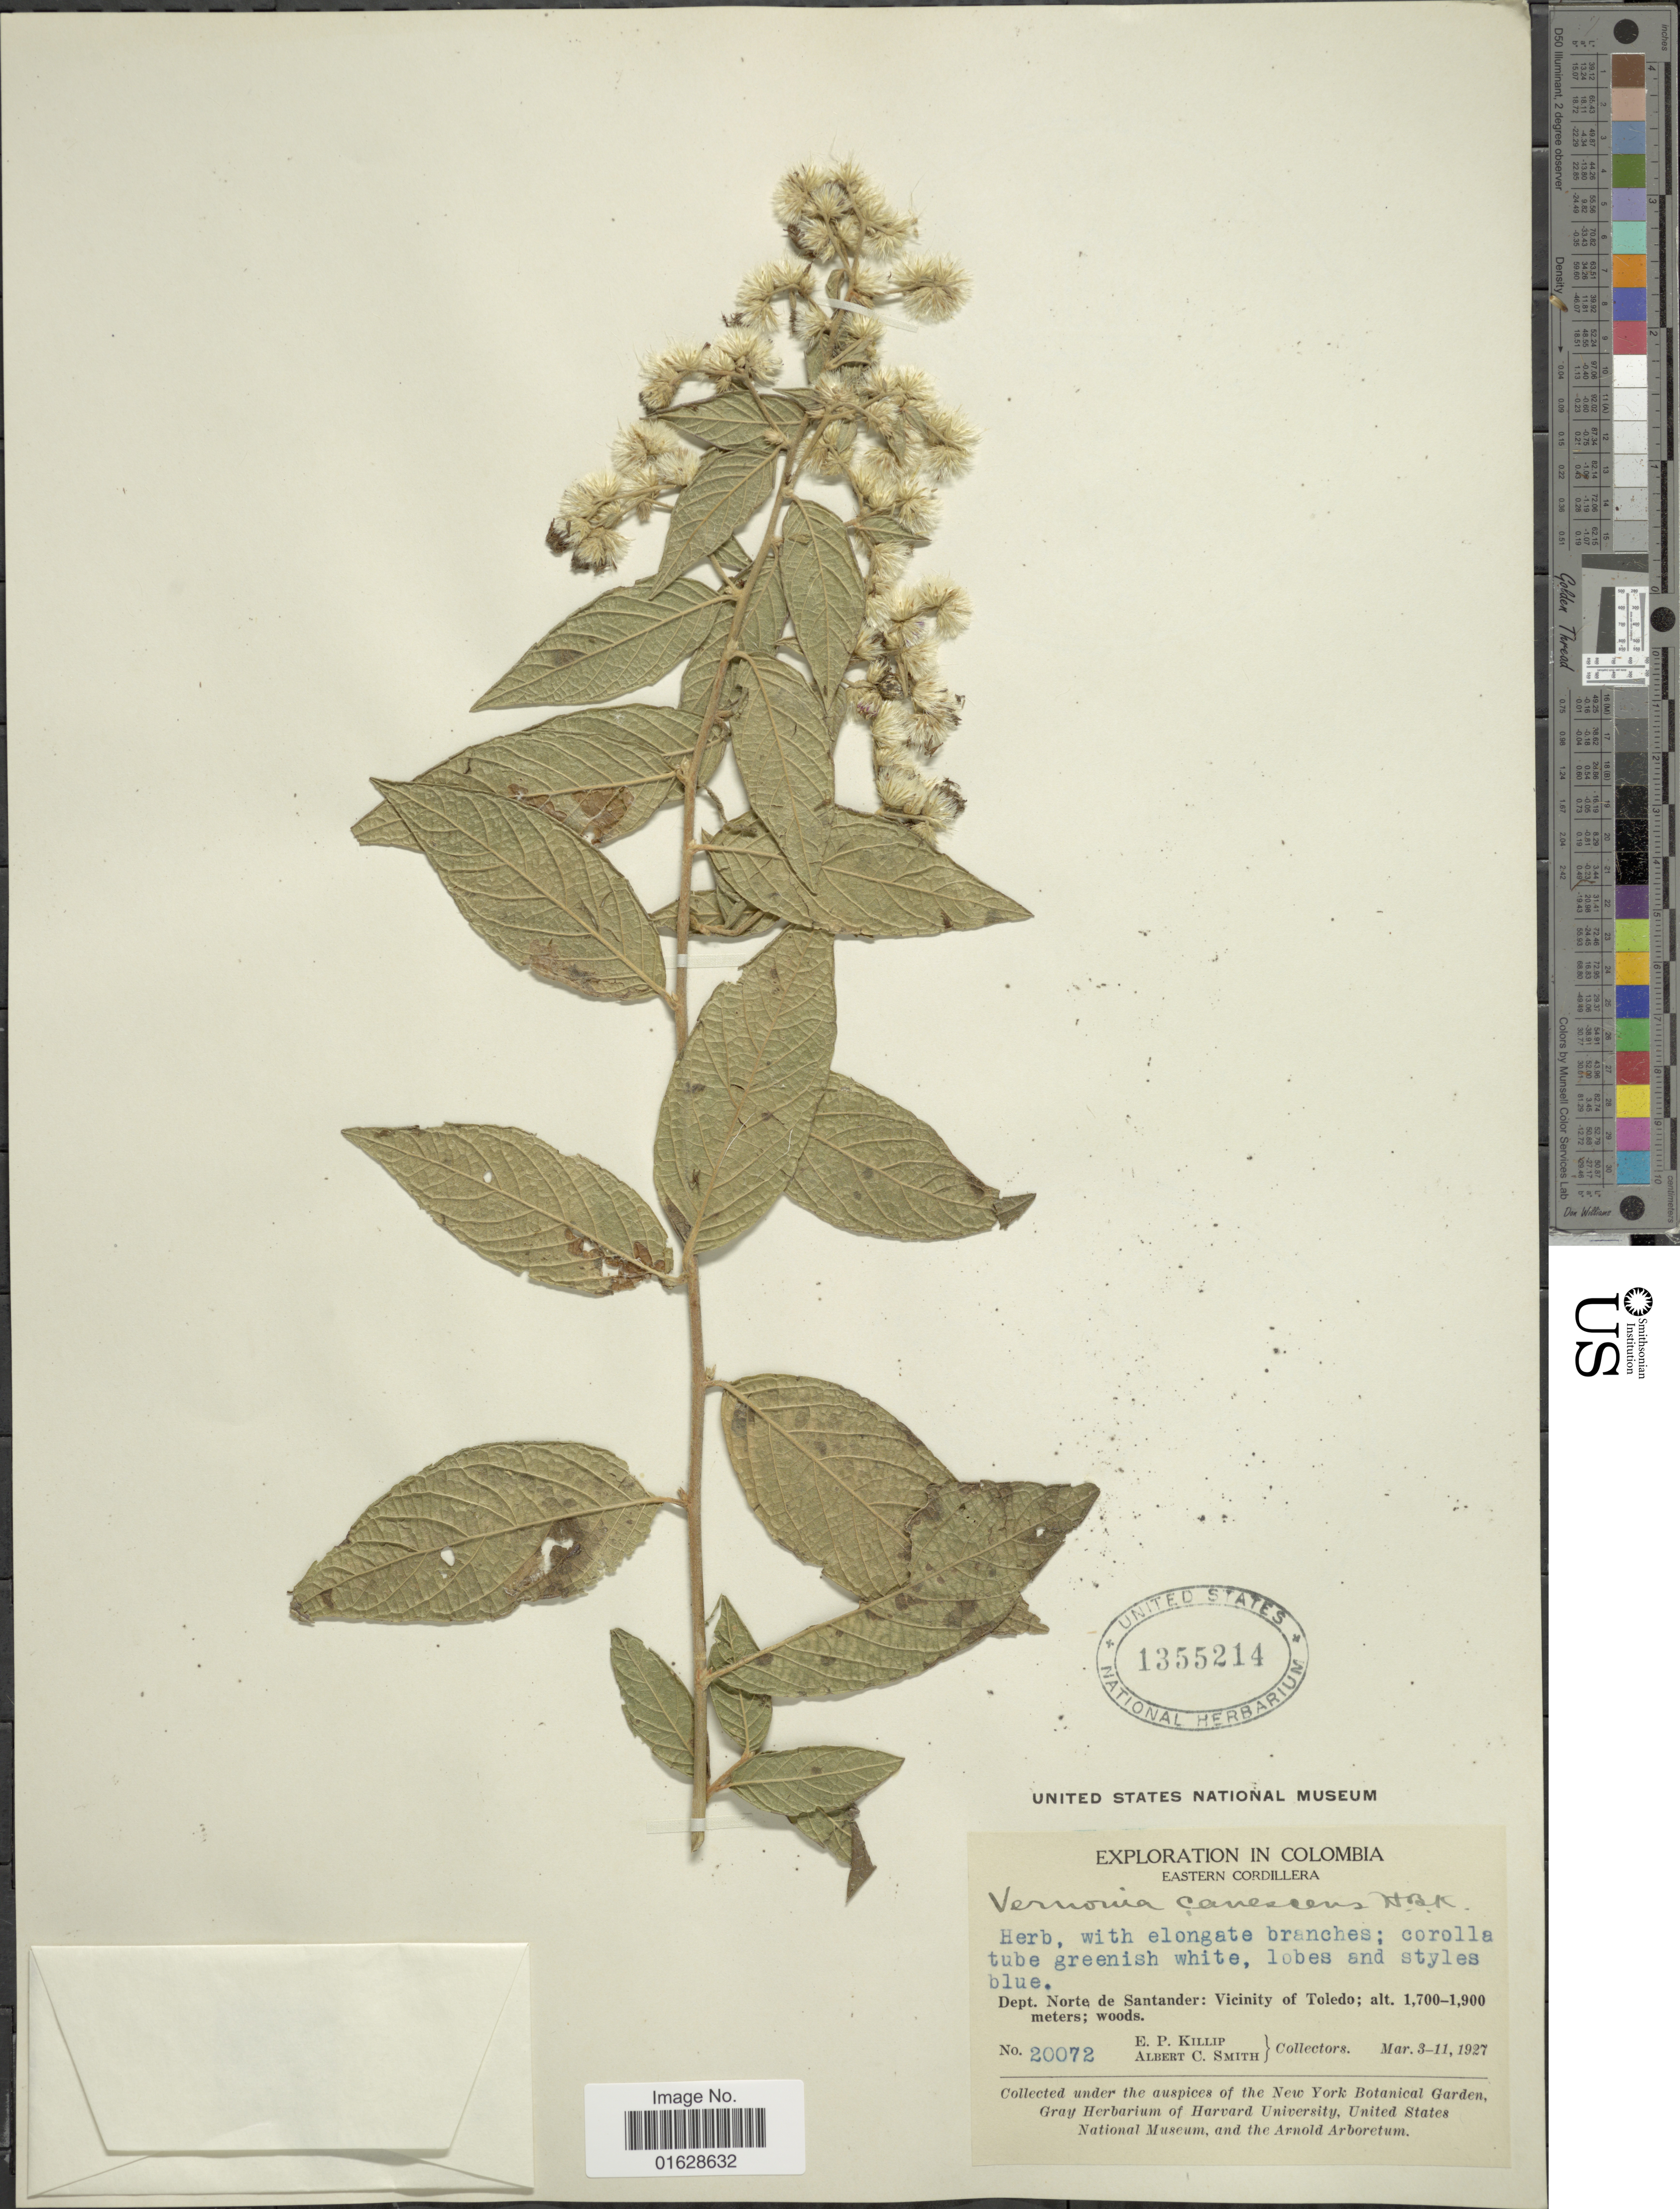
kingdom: Plantae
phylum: Tracheophyta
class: Magnoliopsida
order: Asterales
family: Asteraceae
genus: Lepidaploa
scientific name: Lepidaploa canescens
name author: (Kunth) H. Rob.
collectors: E. P. Killip & A. C. Smith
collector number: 20072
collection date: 1927-03-03/1927-03-11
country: Colombia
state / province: Norte de Santander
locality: Colombiano. Dept. Norte de Santander: Vicinity of Toledo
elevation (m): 1700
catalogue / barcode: US 1355214